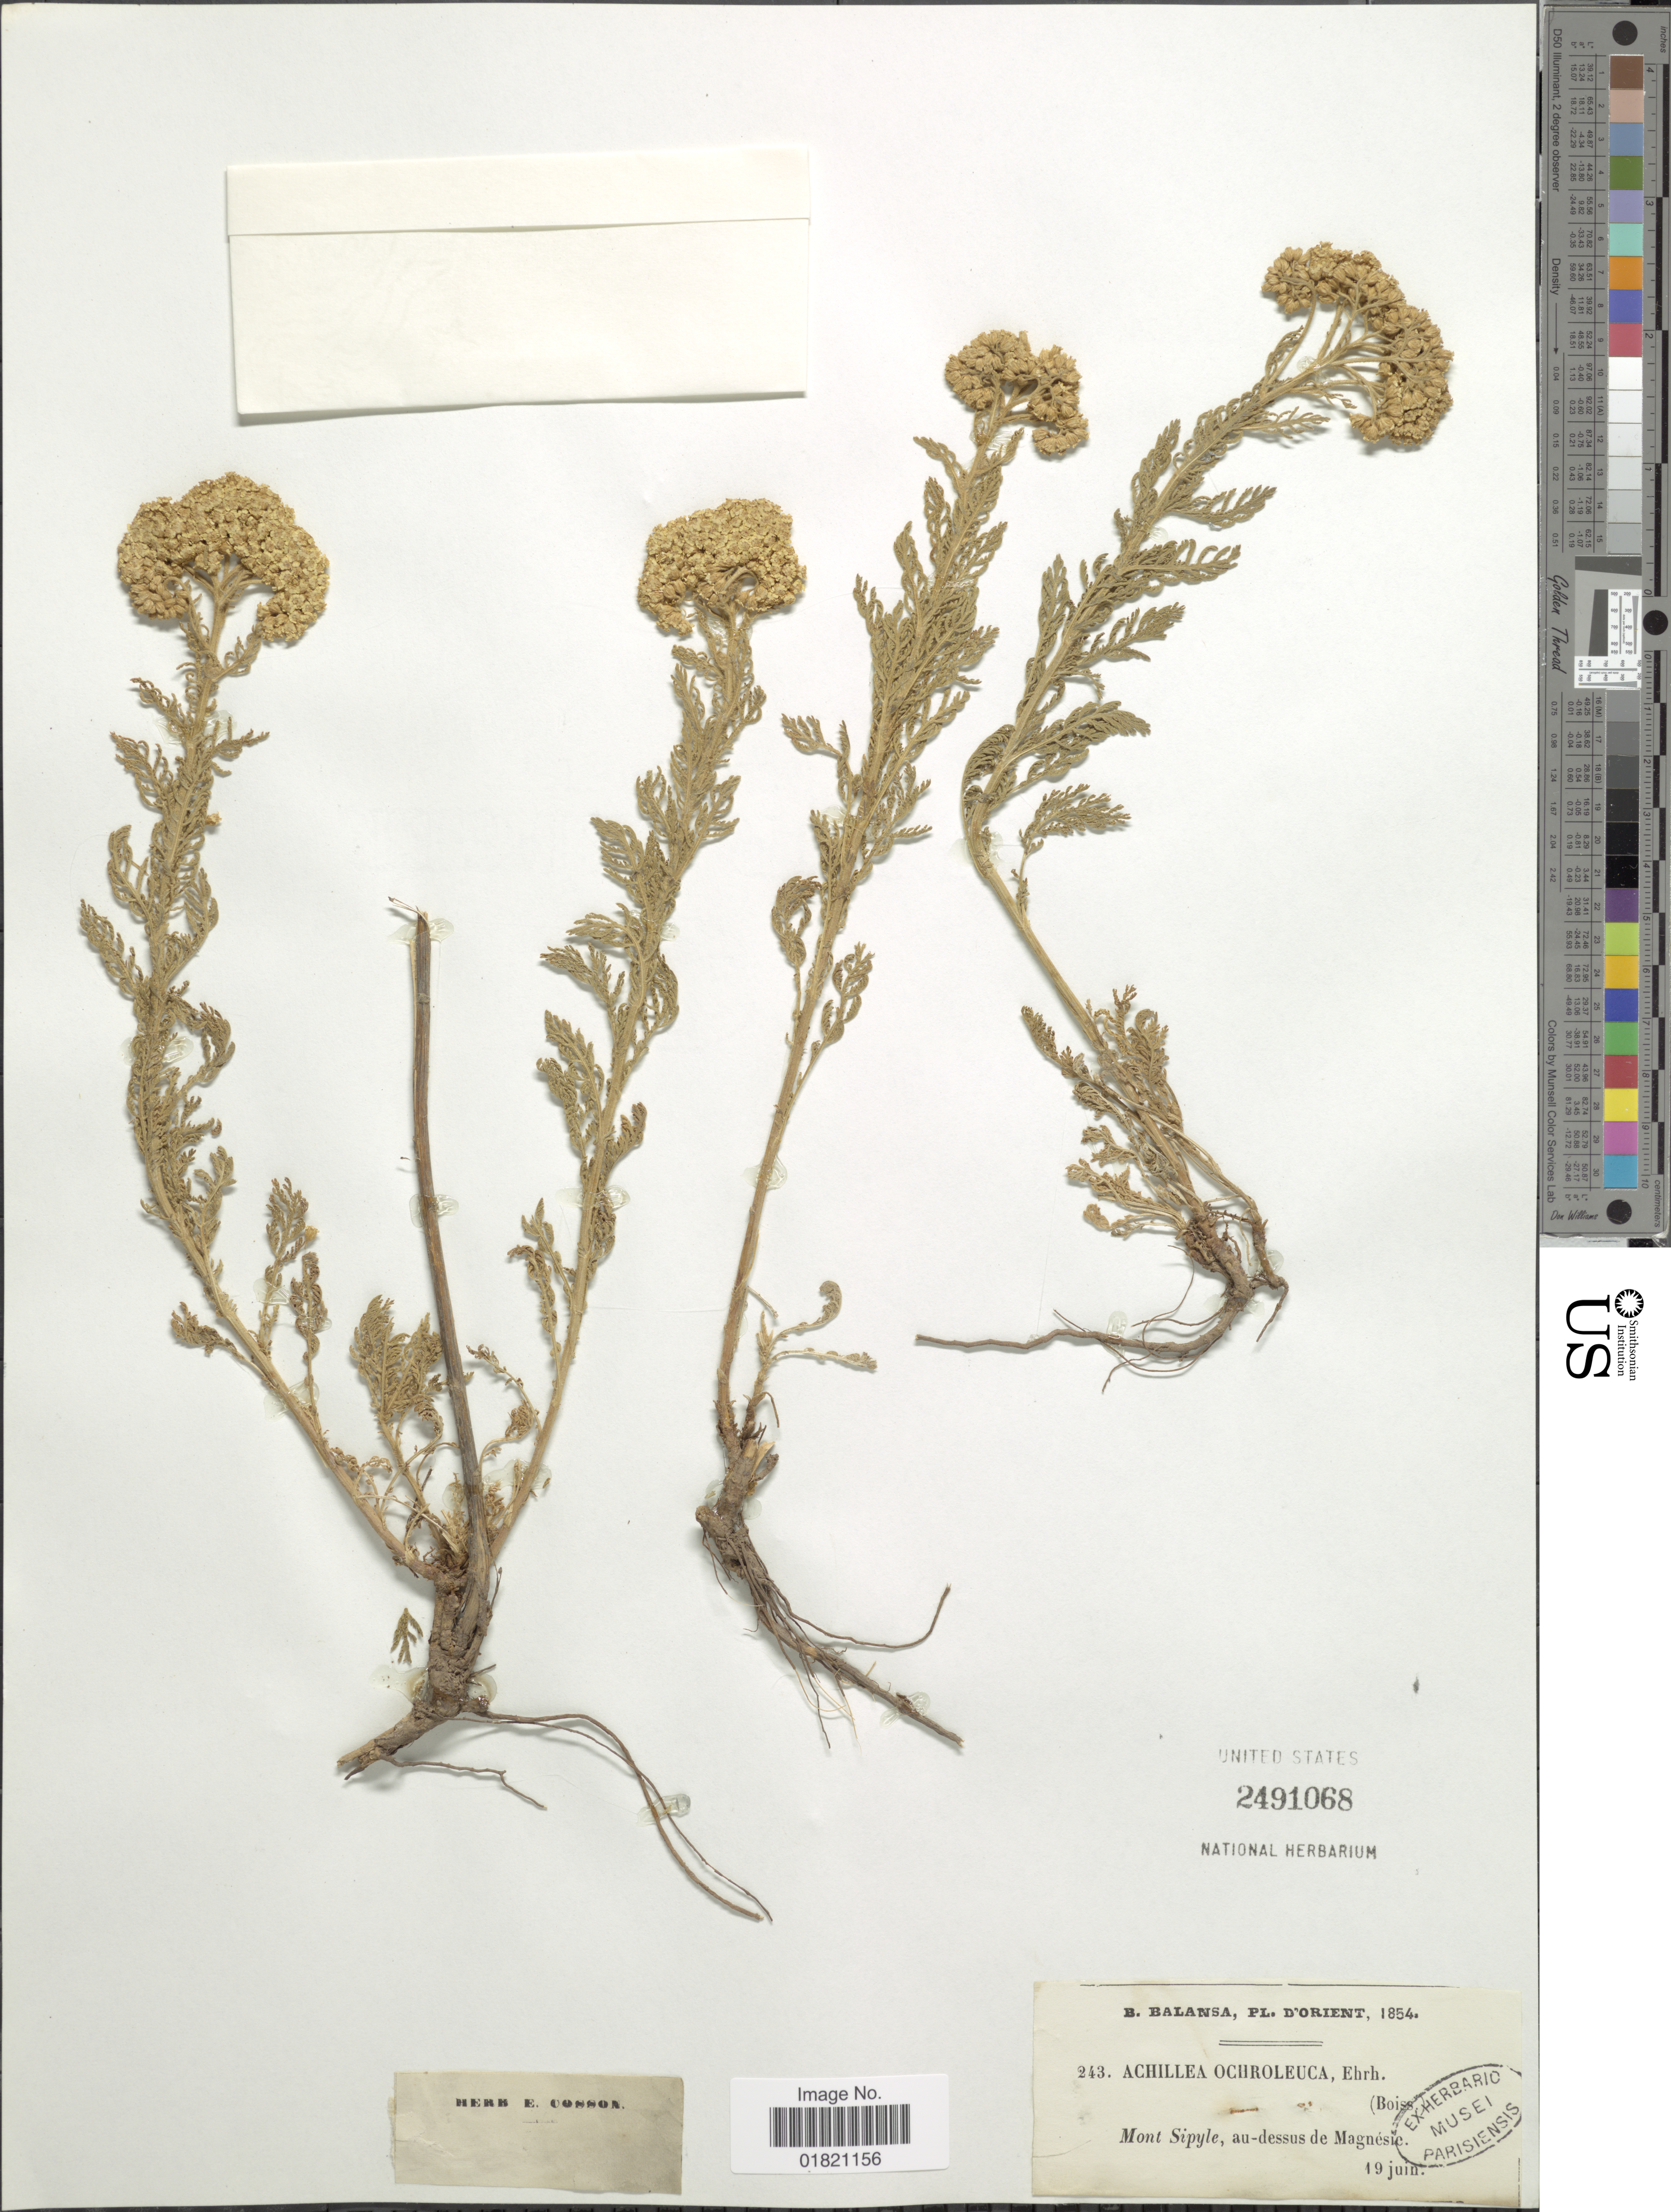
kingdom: Plantae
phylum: Tracheophyta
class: Magnoliopsida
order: Asterales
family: Asteraceae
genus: Achillea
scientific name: Achillea nobilis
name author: L.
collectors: B. Balansa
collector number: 243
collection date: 1854-06-19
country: Turkey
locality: Orient. Mont Sipyle, au-dessus de Magnésie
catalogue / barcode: US 2491068